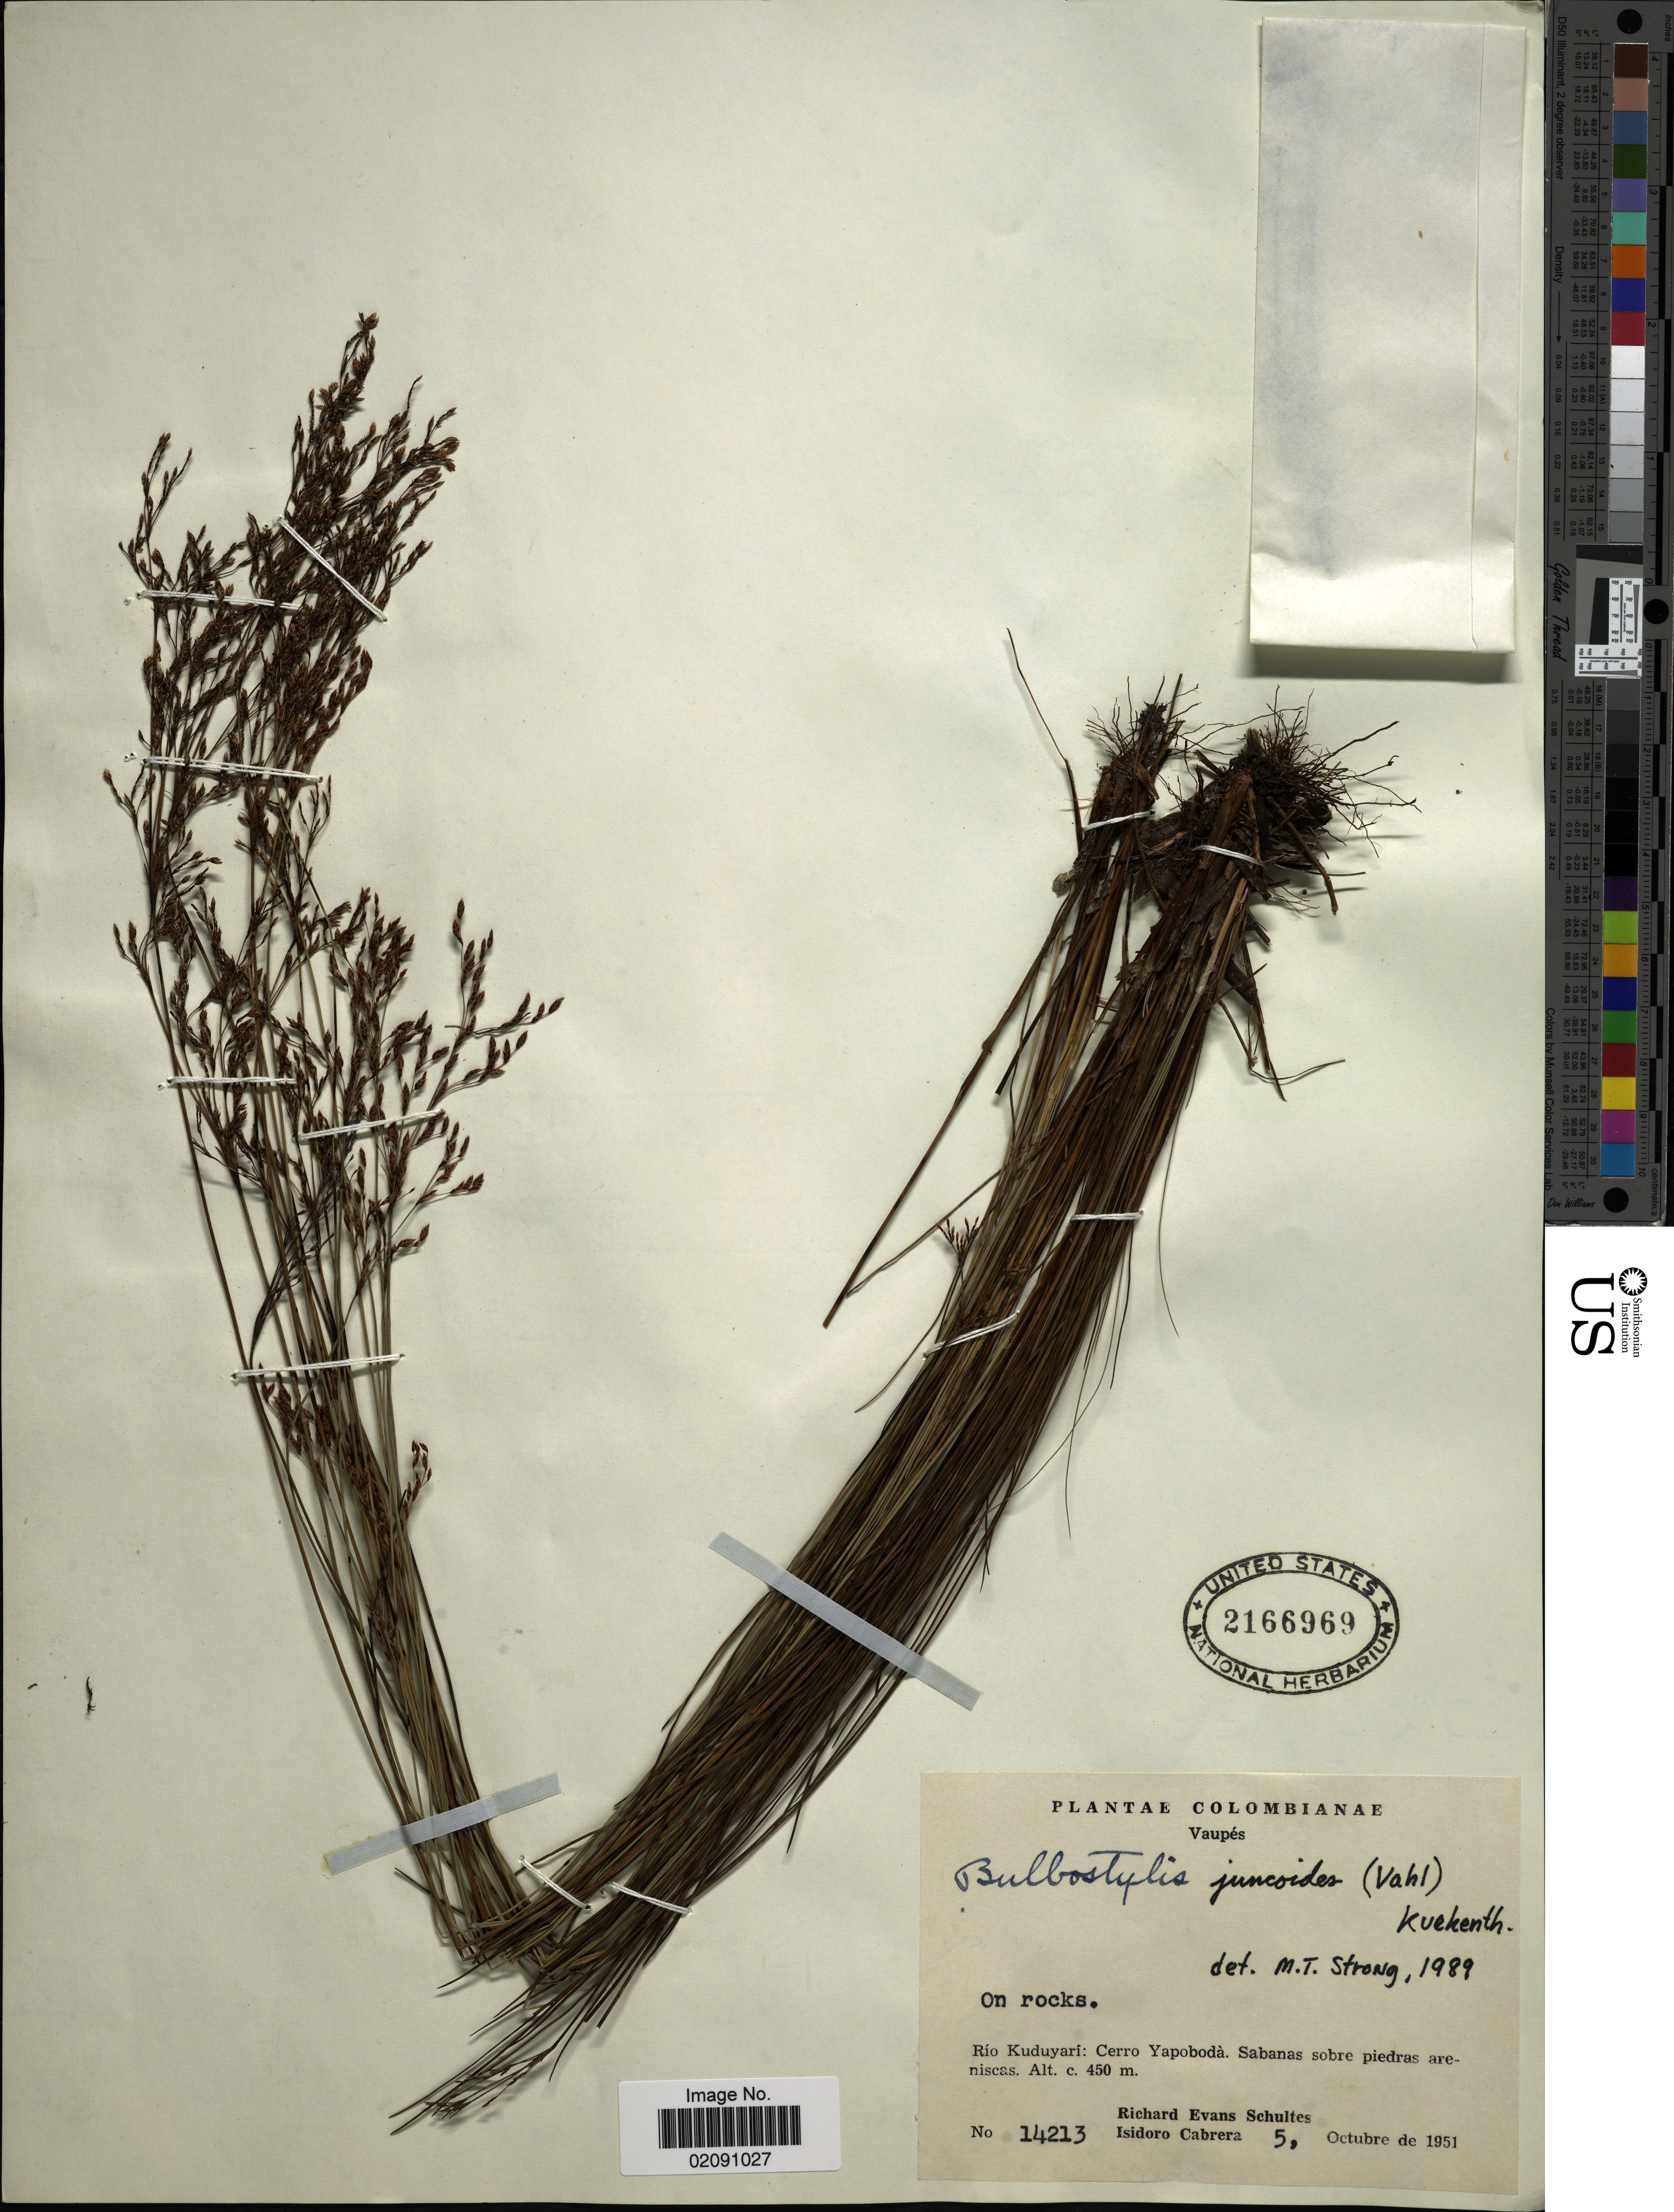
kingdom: Plantae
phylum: Tracheophyta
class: Liliopsida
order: Poales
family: Cyperaceae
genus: Bulbostylis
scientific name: Bulbostylis junciformis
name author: (Kunth) C.B. Clarke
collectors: R. E. Schultes & I. Cabrera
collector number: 5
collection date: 1951-10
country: Colombia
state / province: Vaupés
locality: On rocks, Rio Kuduyari: Cerro Yapoboda, Sabanas sobre piedras areniscas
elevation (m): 450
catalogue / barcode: US 2166969